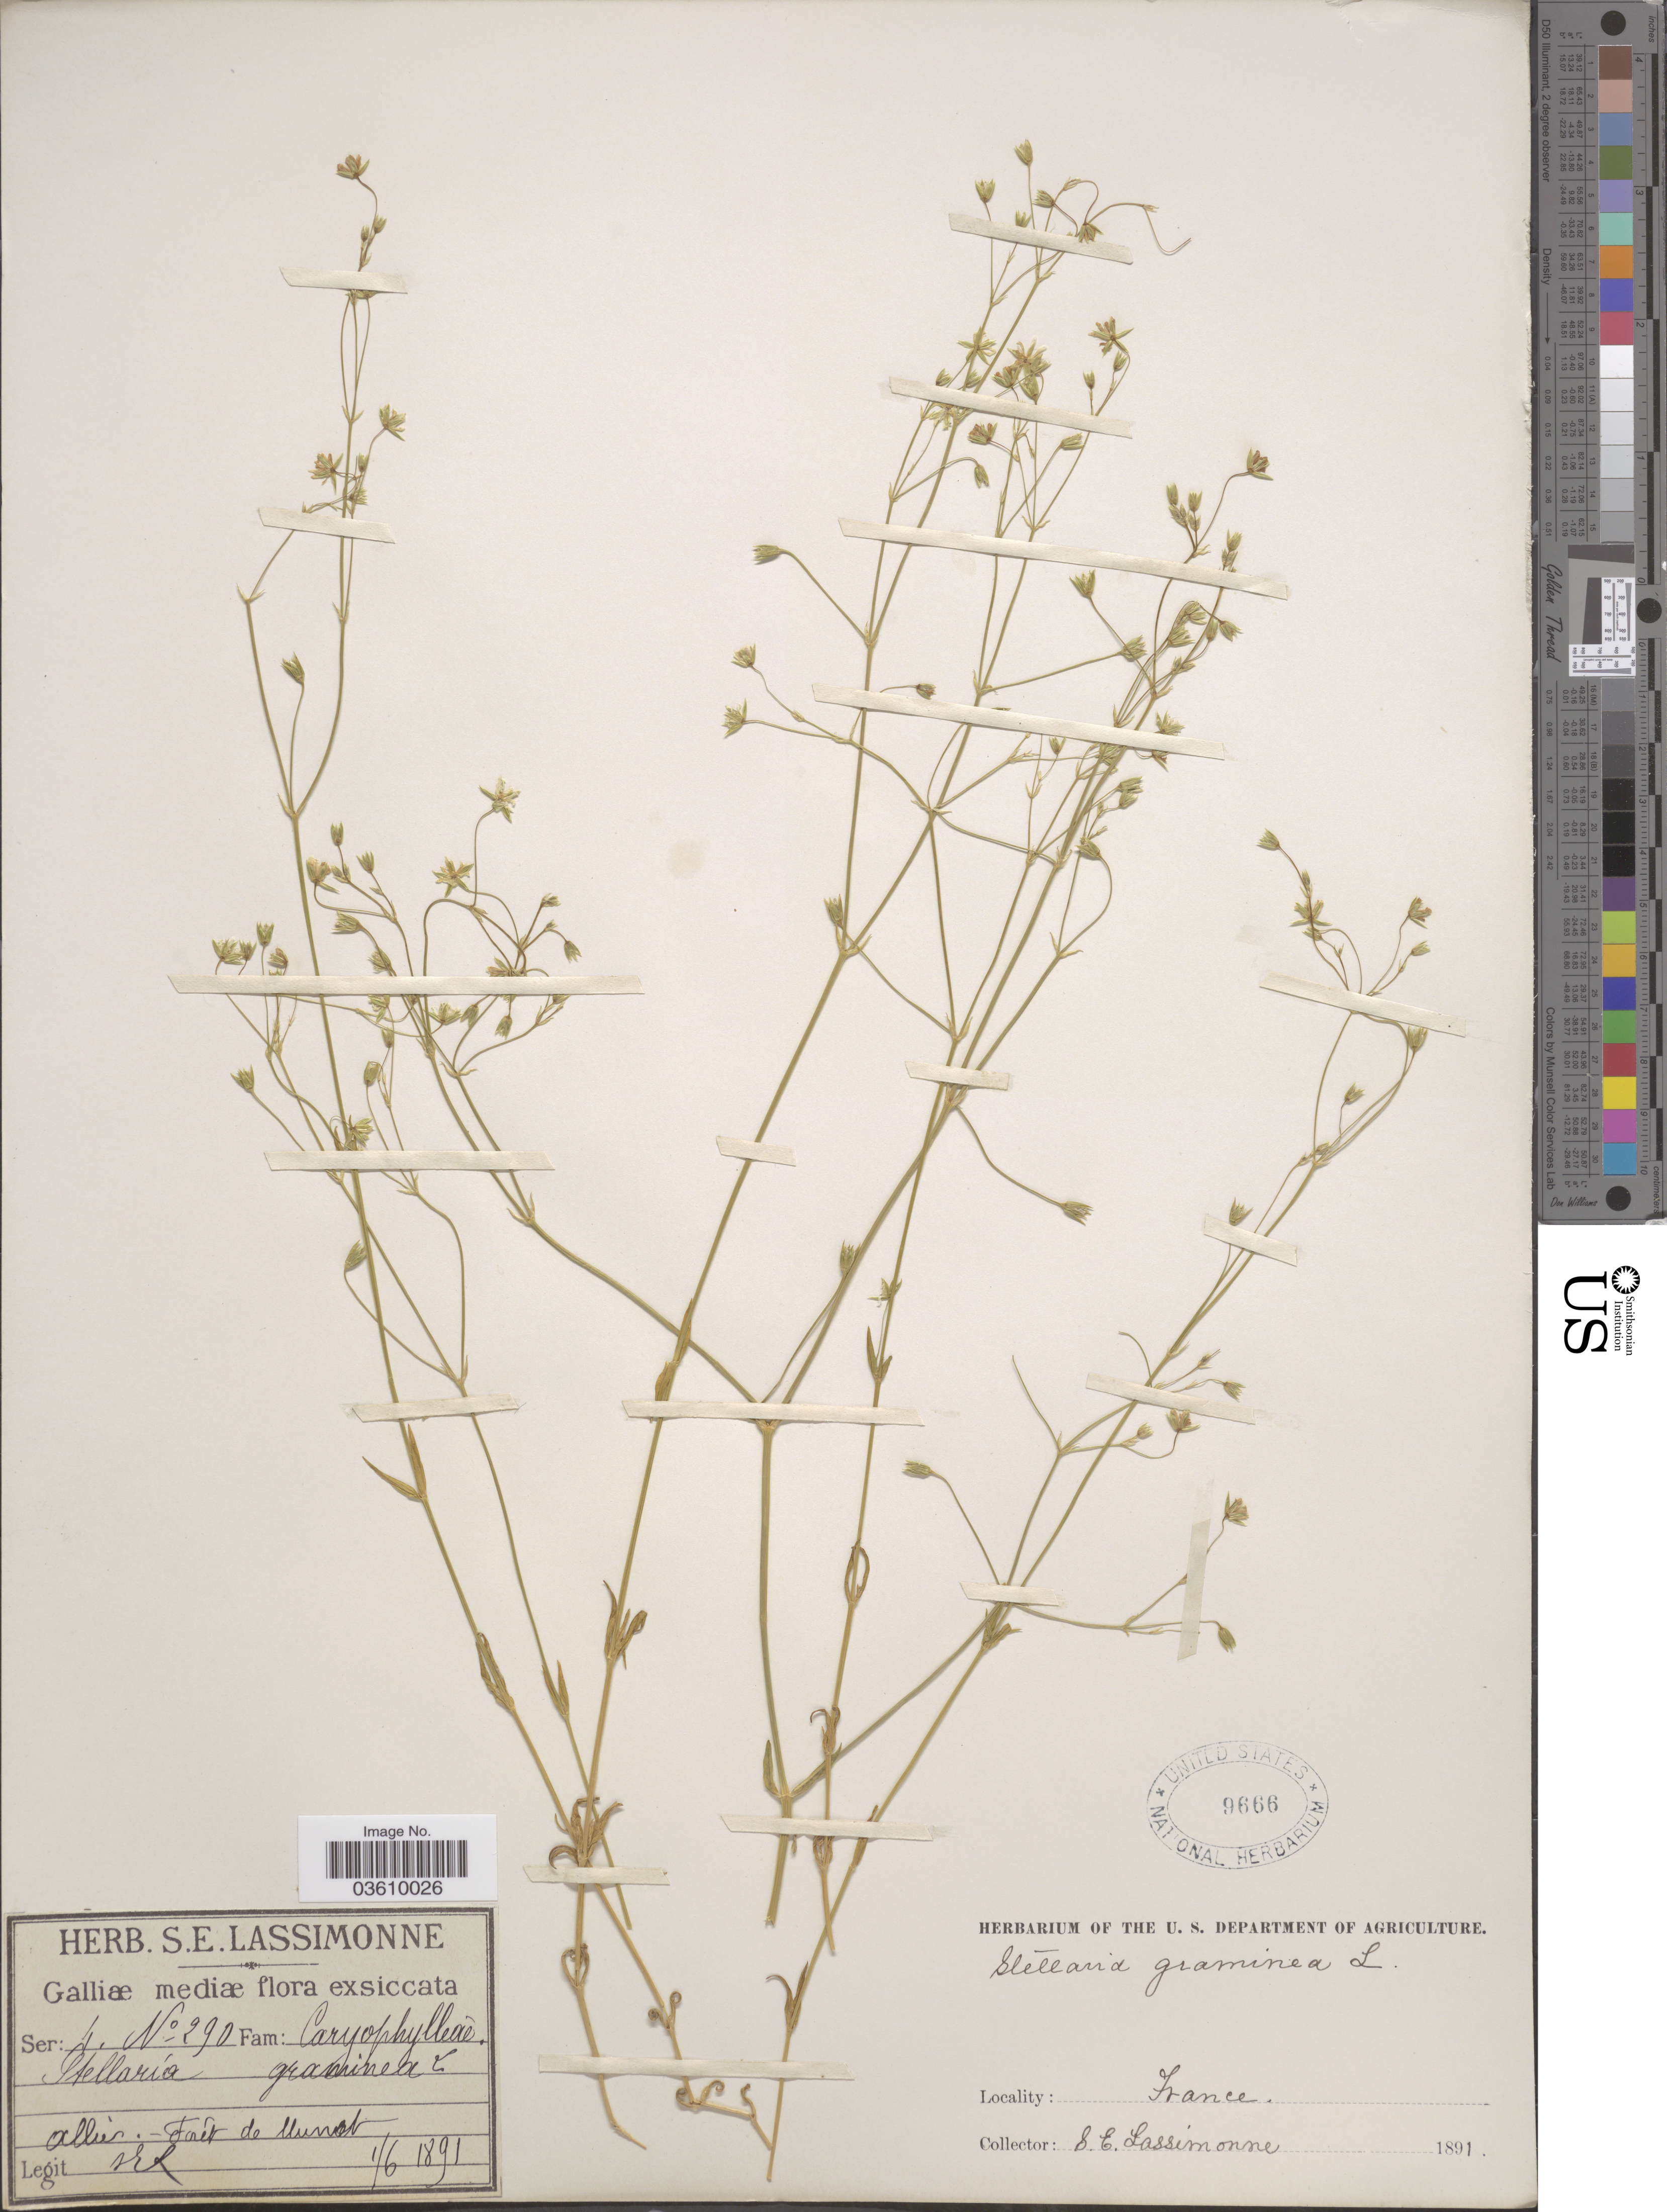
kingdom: Plantae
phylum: Tracheophyta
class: Magnoliopsida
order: Caryophyllales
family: Caryophyllaceae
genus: Stellaria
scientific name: Stellaria graminea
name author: L.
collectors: S. Lassimonne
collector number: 290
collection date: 1891-06-01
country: France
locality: Allier. - Forêt de Munat.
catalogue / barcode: US 9666